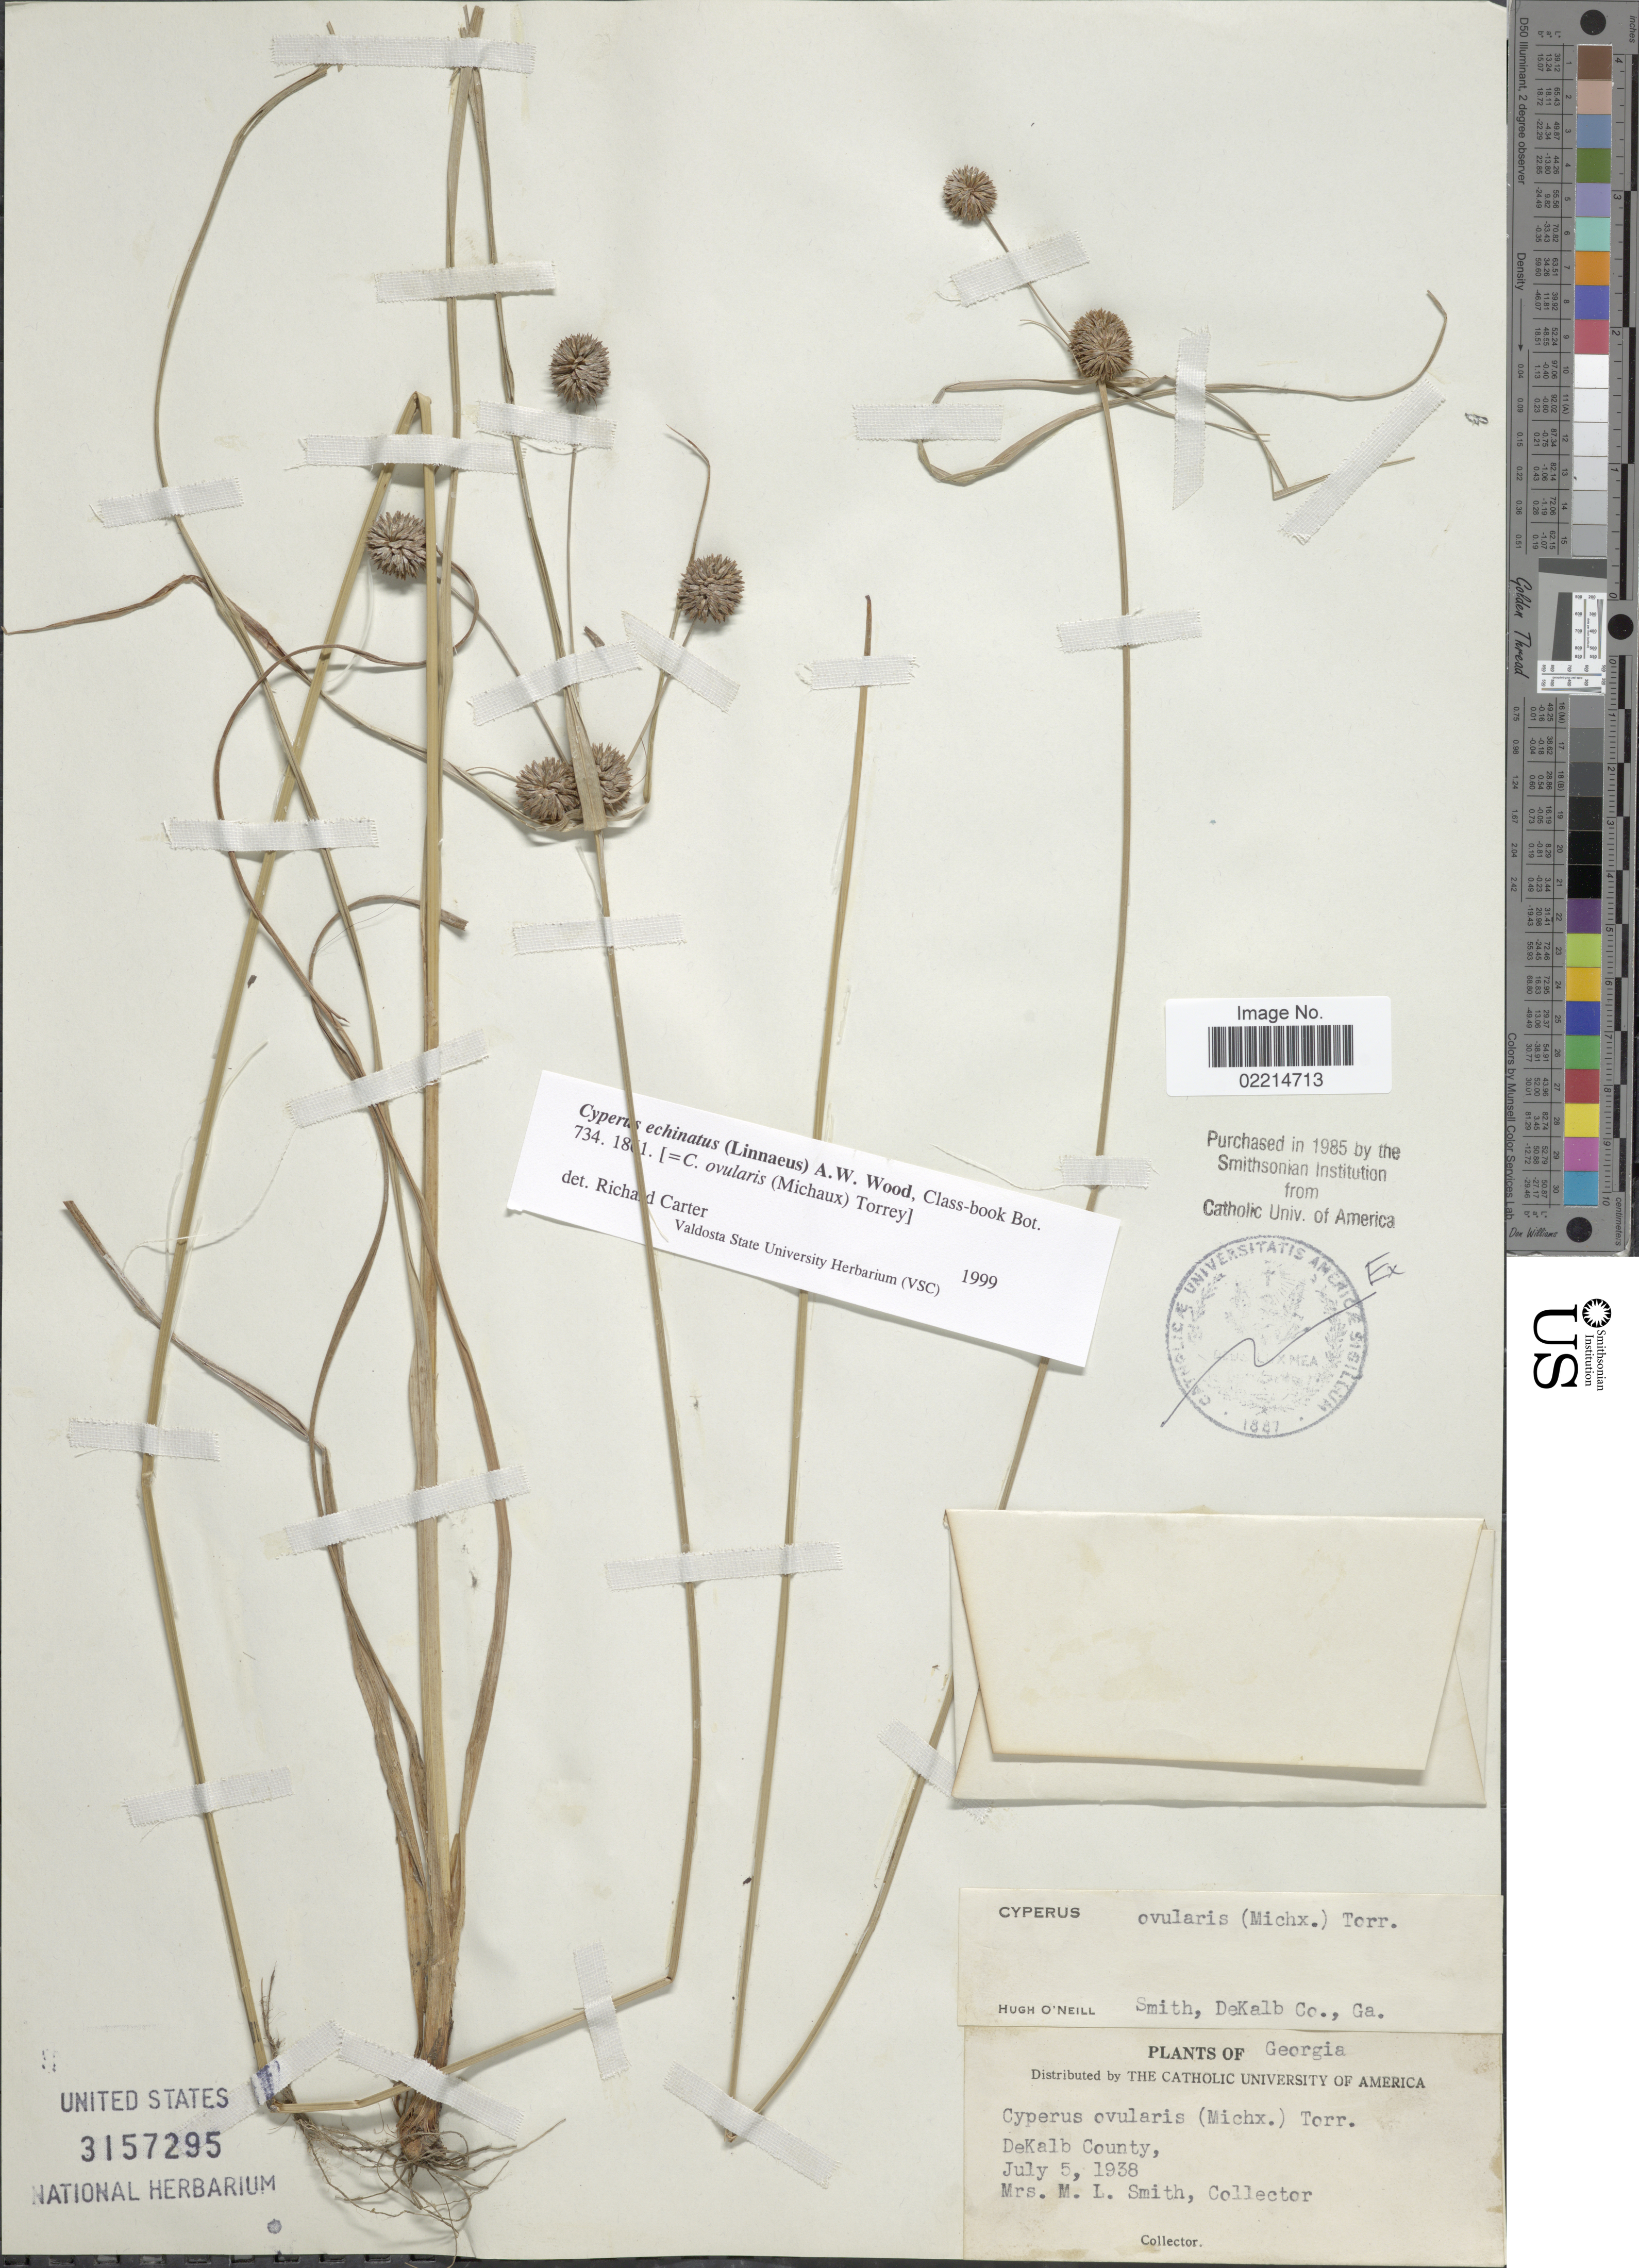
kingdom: Plantae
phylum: Tracheophyta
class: Liliopsida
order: Poales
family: Cyperaceae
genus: Cyperus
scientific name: Cyperus echinatus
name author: (L.) Alph. Wood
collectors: M. Smith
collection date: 1938-07-05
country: United States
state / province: Georgia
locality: DeKalb County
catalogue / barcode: US 3157295